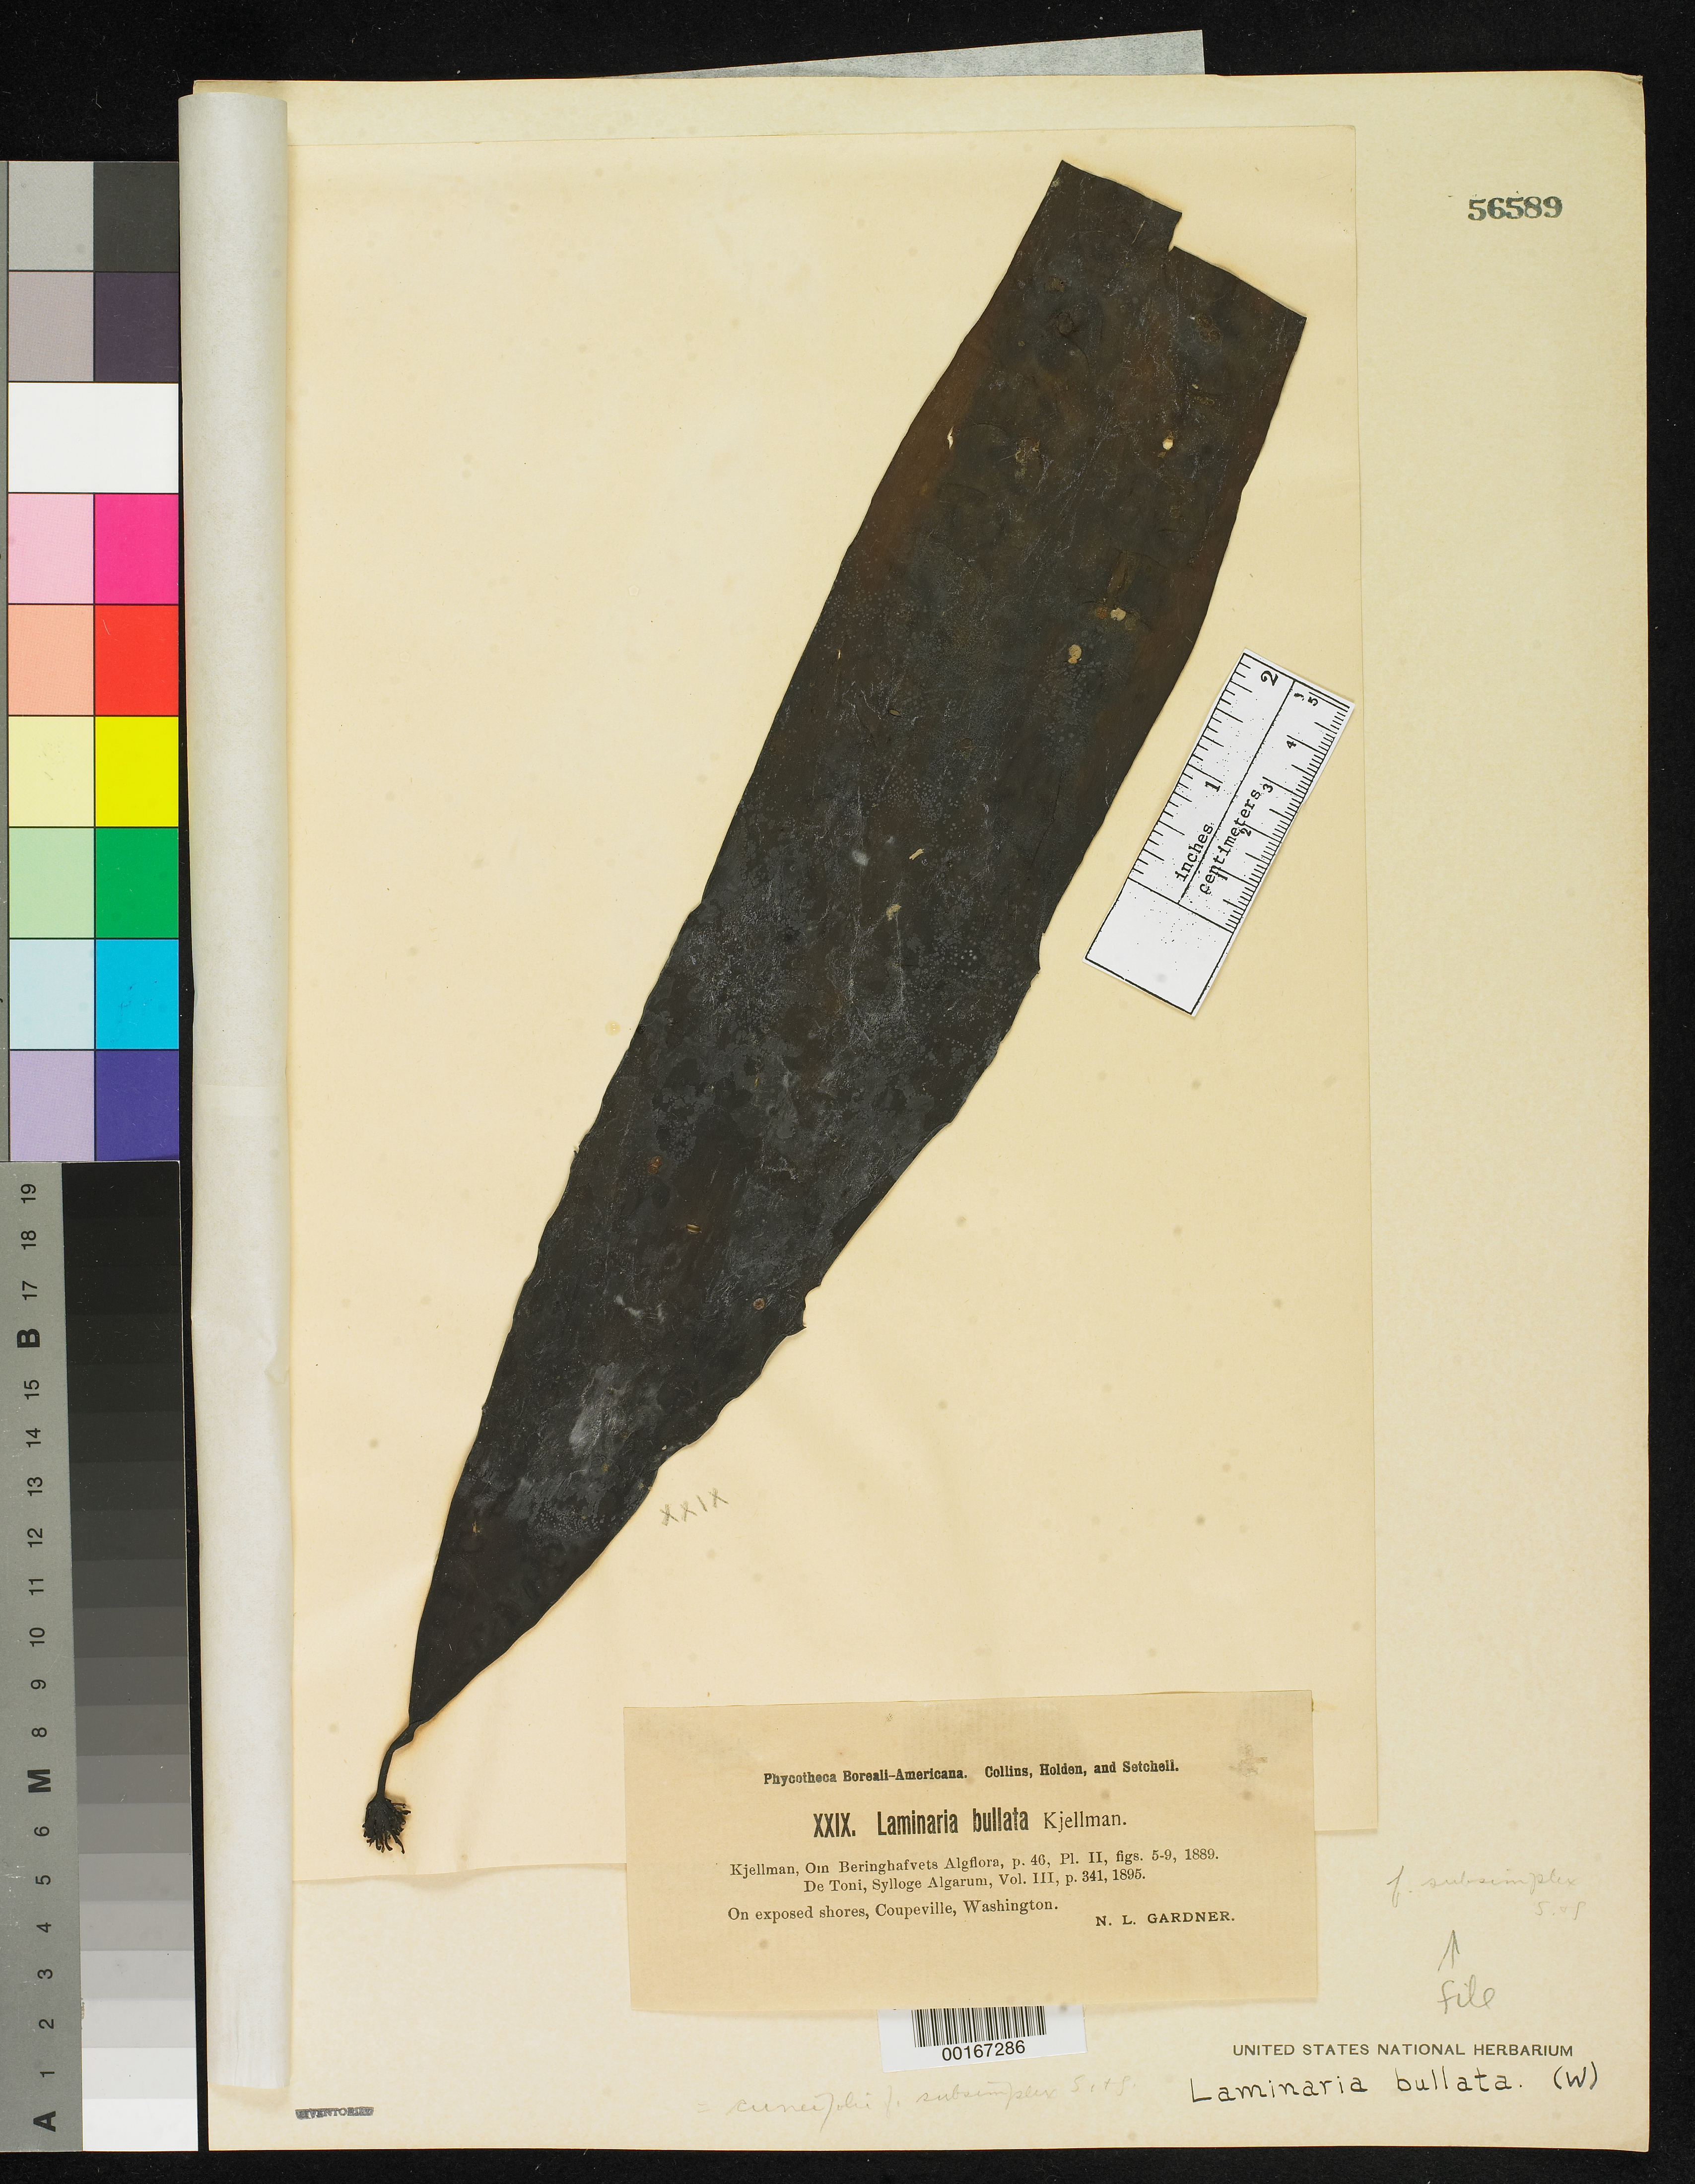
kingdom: Chromista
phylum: Ochrophyta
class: Phaeophyceae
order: Laminariales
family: Laminariaceae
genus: Laminaria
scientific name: Laminaria bullata f. subsimplex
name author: Setch. & N.L. Gardner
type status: Syntype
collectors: N. Gardner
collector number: PB-A XXIX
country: United States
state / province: Washington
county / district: Island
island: Whidbey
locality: Coupeville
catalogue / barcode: US 56589